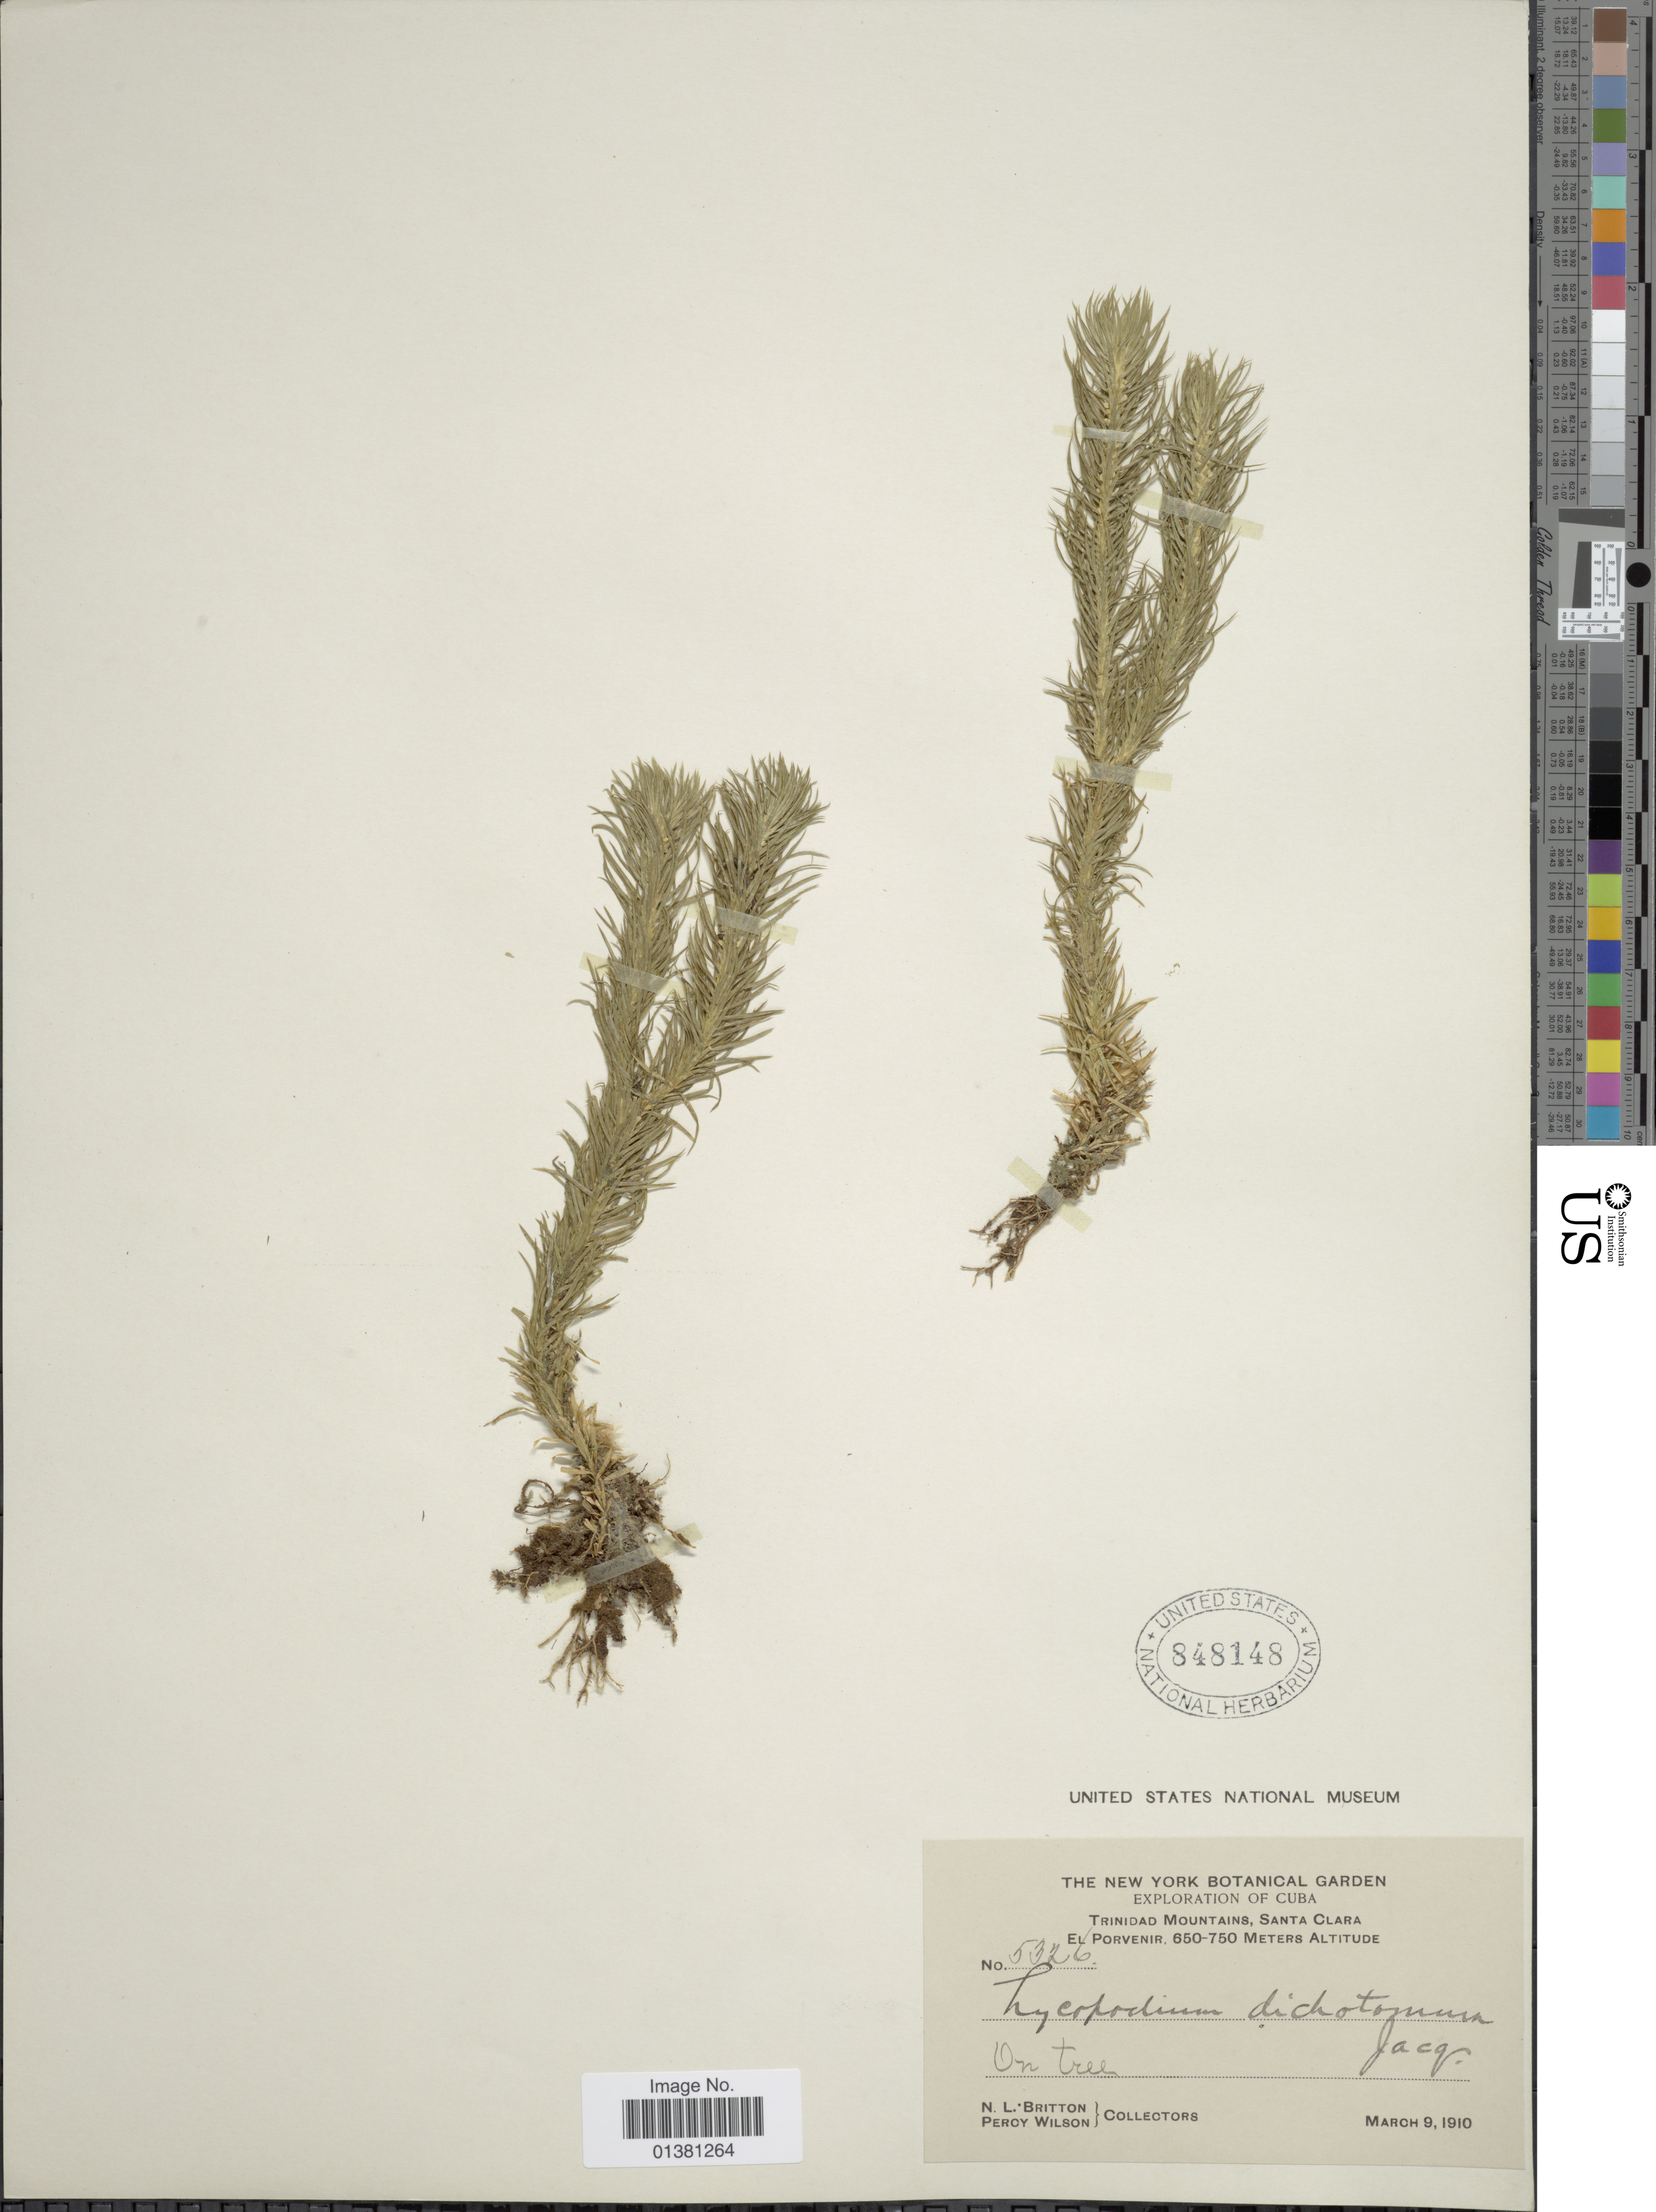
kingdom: Plantae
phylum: Tracheophyta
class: Lycopodiopsida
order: Lycopodiales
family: Lycopodiaceae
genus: Phlegmariurus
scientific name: Phlegmariurus dichotomus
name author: (Jacq.) W.H. Wagner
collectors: N. Britton & P. Wilson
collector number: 5326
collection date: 1910-03-09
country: Cuba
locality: Trinidad Mountains, Santa Clara El Porvenir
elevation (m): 650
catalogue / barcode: US 848148